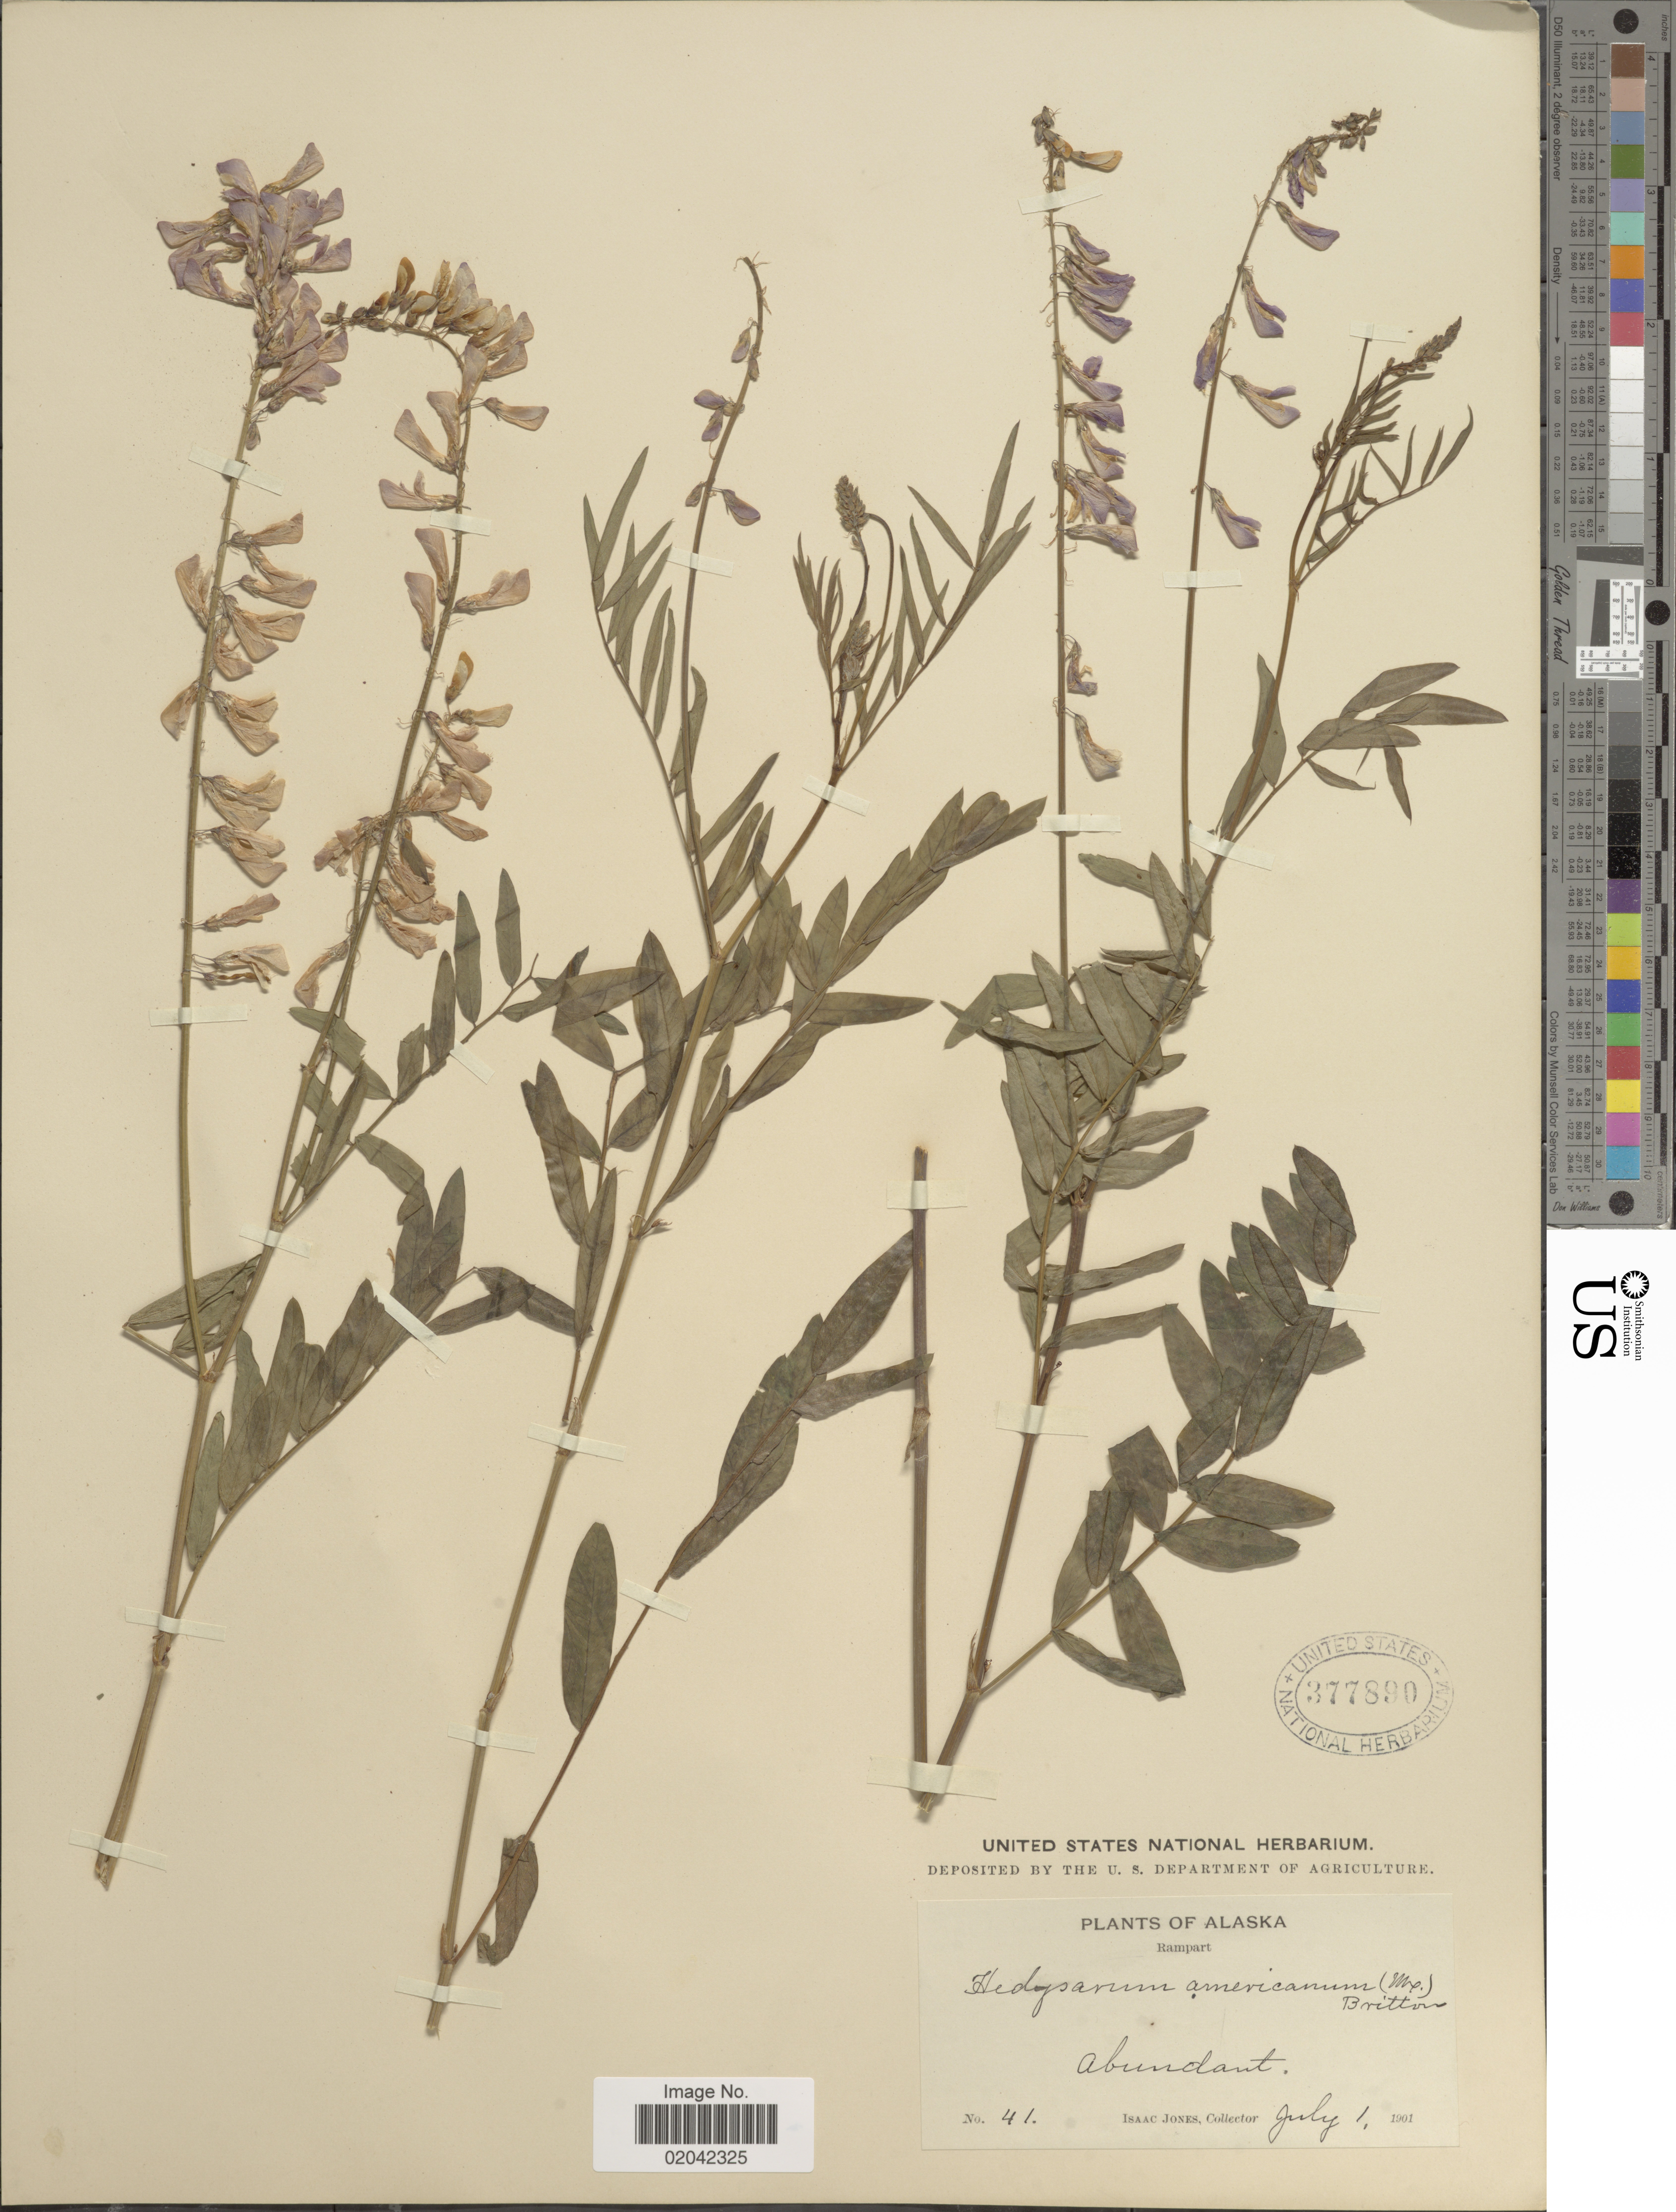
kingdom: Plantae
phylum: Tracheophyta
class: Magnoliopsida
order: Fabales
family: Fabaceae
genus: Hedysarum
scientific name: Hedysarum alpinum var. americanum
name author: Michx. ex Pursh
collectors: I. Jones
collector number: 41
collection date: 1901-07-01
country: United States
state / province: Alaska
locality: Rampart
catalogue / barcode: US 377890